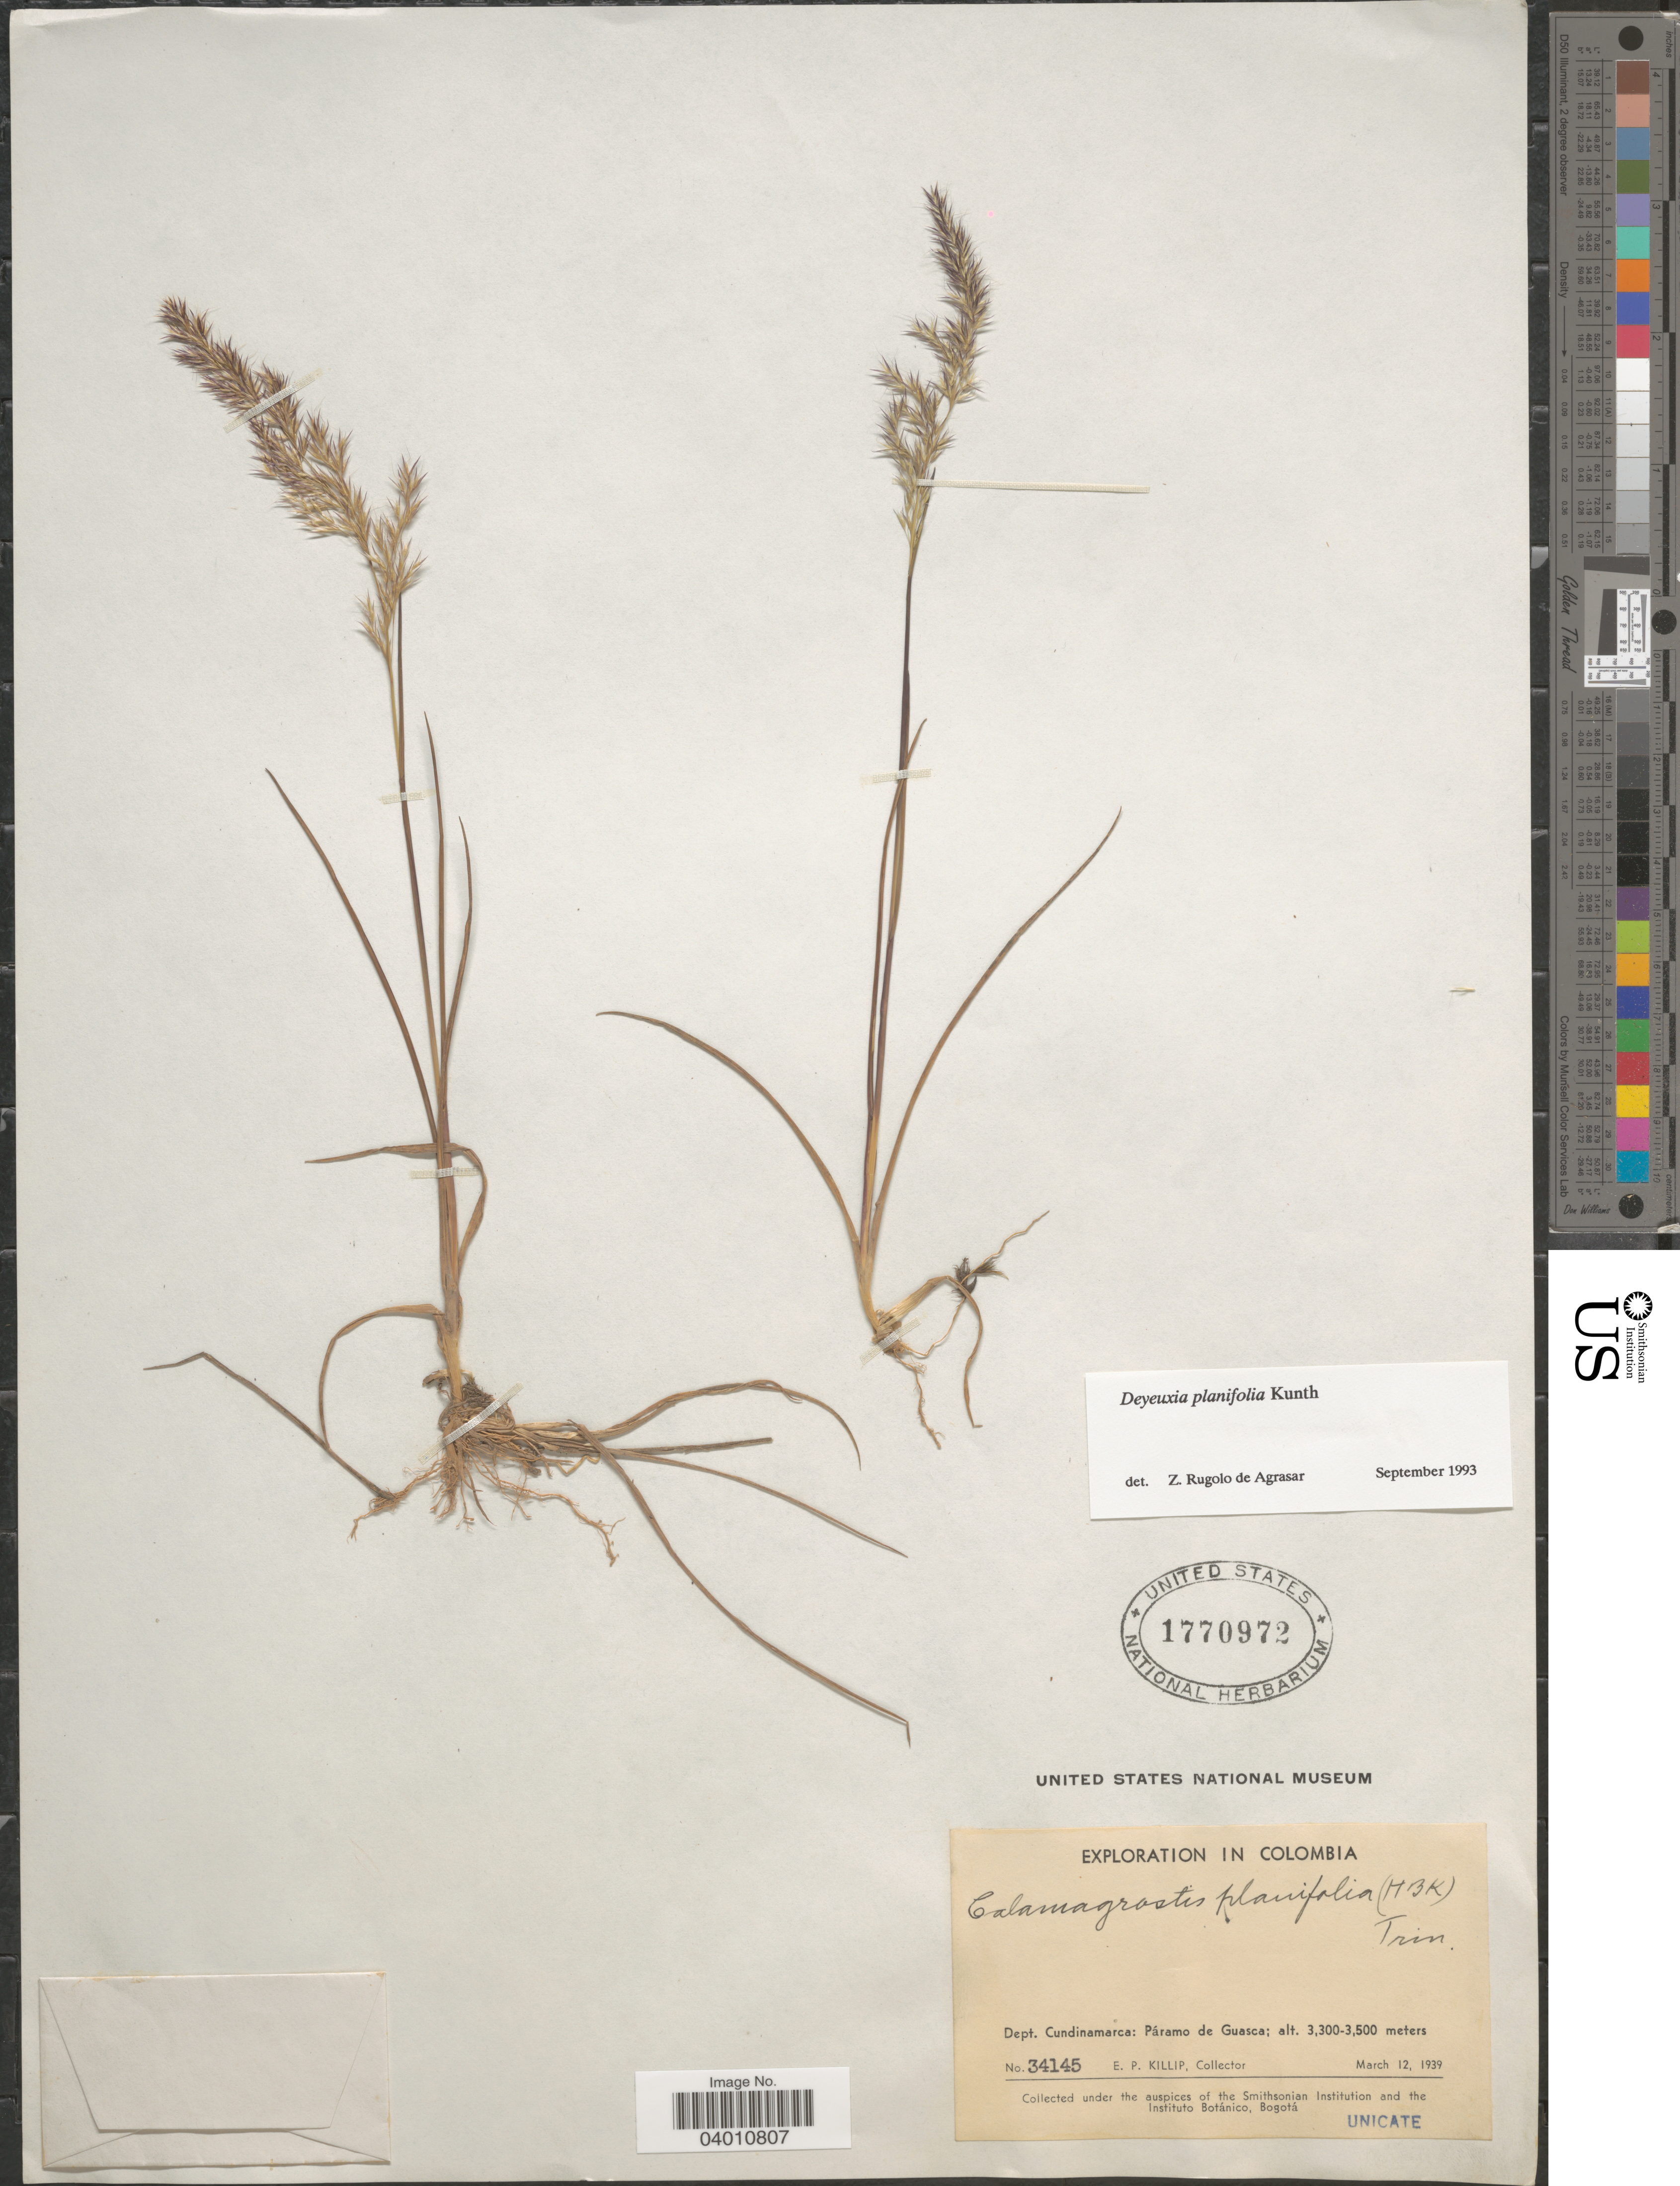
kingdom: Plantae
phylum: Tracheophyta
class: Liliopsida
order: Poales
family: Poaceae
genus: Peyritschia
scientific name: Peyritschia planifolia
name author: (Kunth) P.M. Peterson et al.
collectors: E. P. Killip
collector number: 34145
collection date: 1939-03-12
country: Colombia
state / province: Cundinamarca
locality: Dept. Cundinamarca: Páramo de Guasca.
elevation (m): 3300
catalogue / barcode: US 1770972